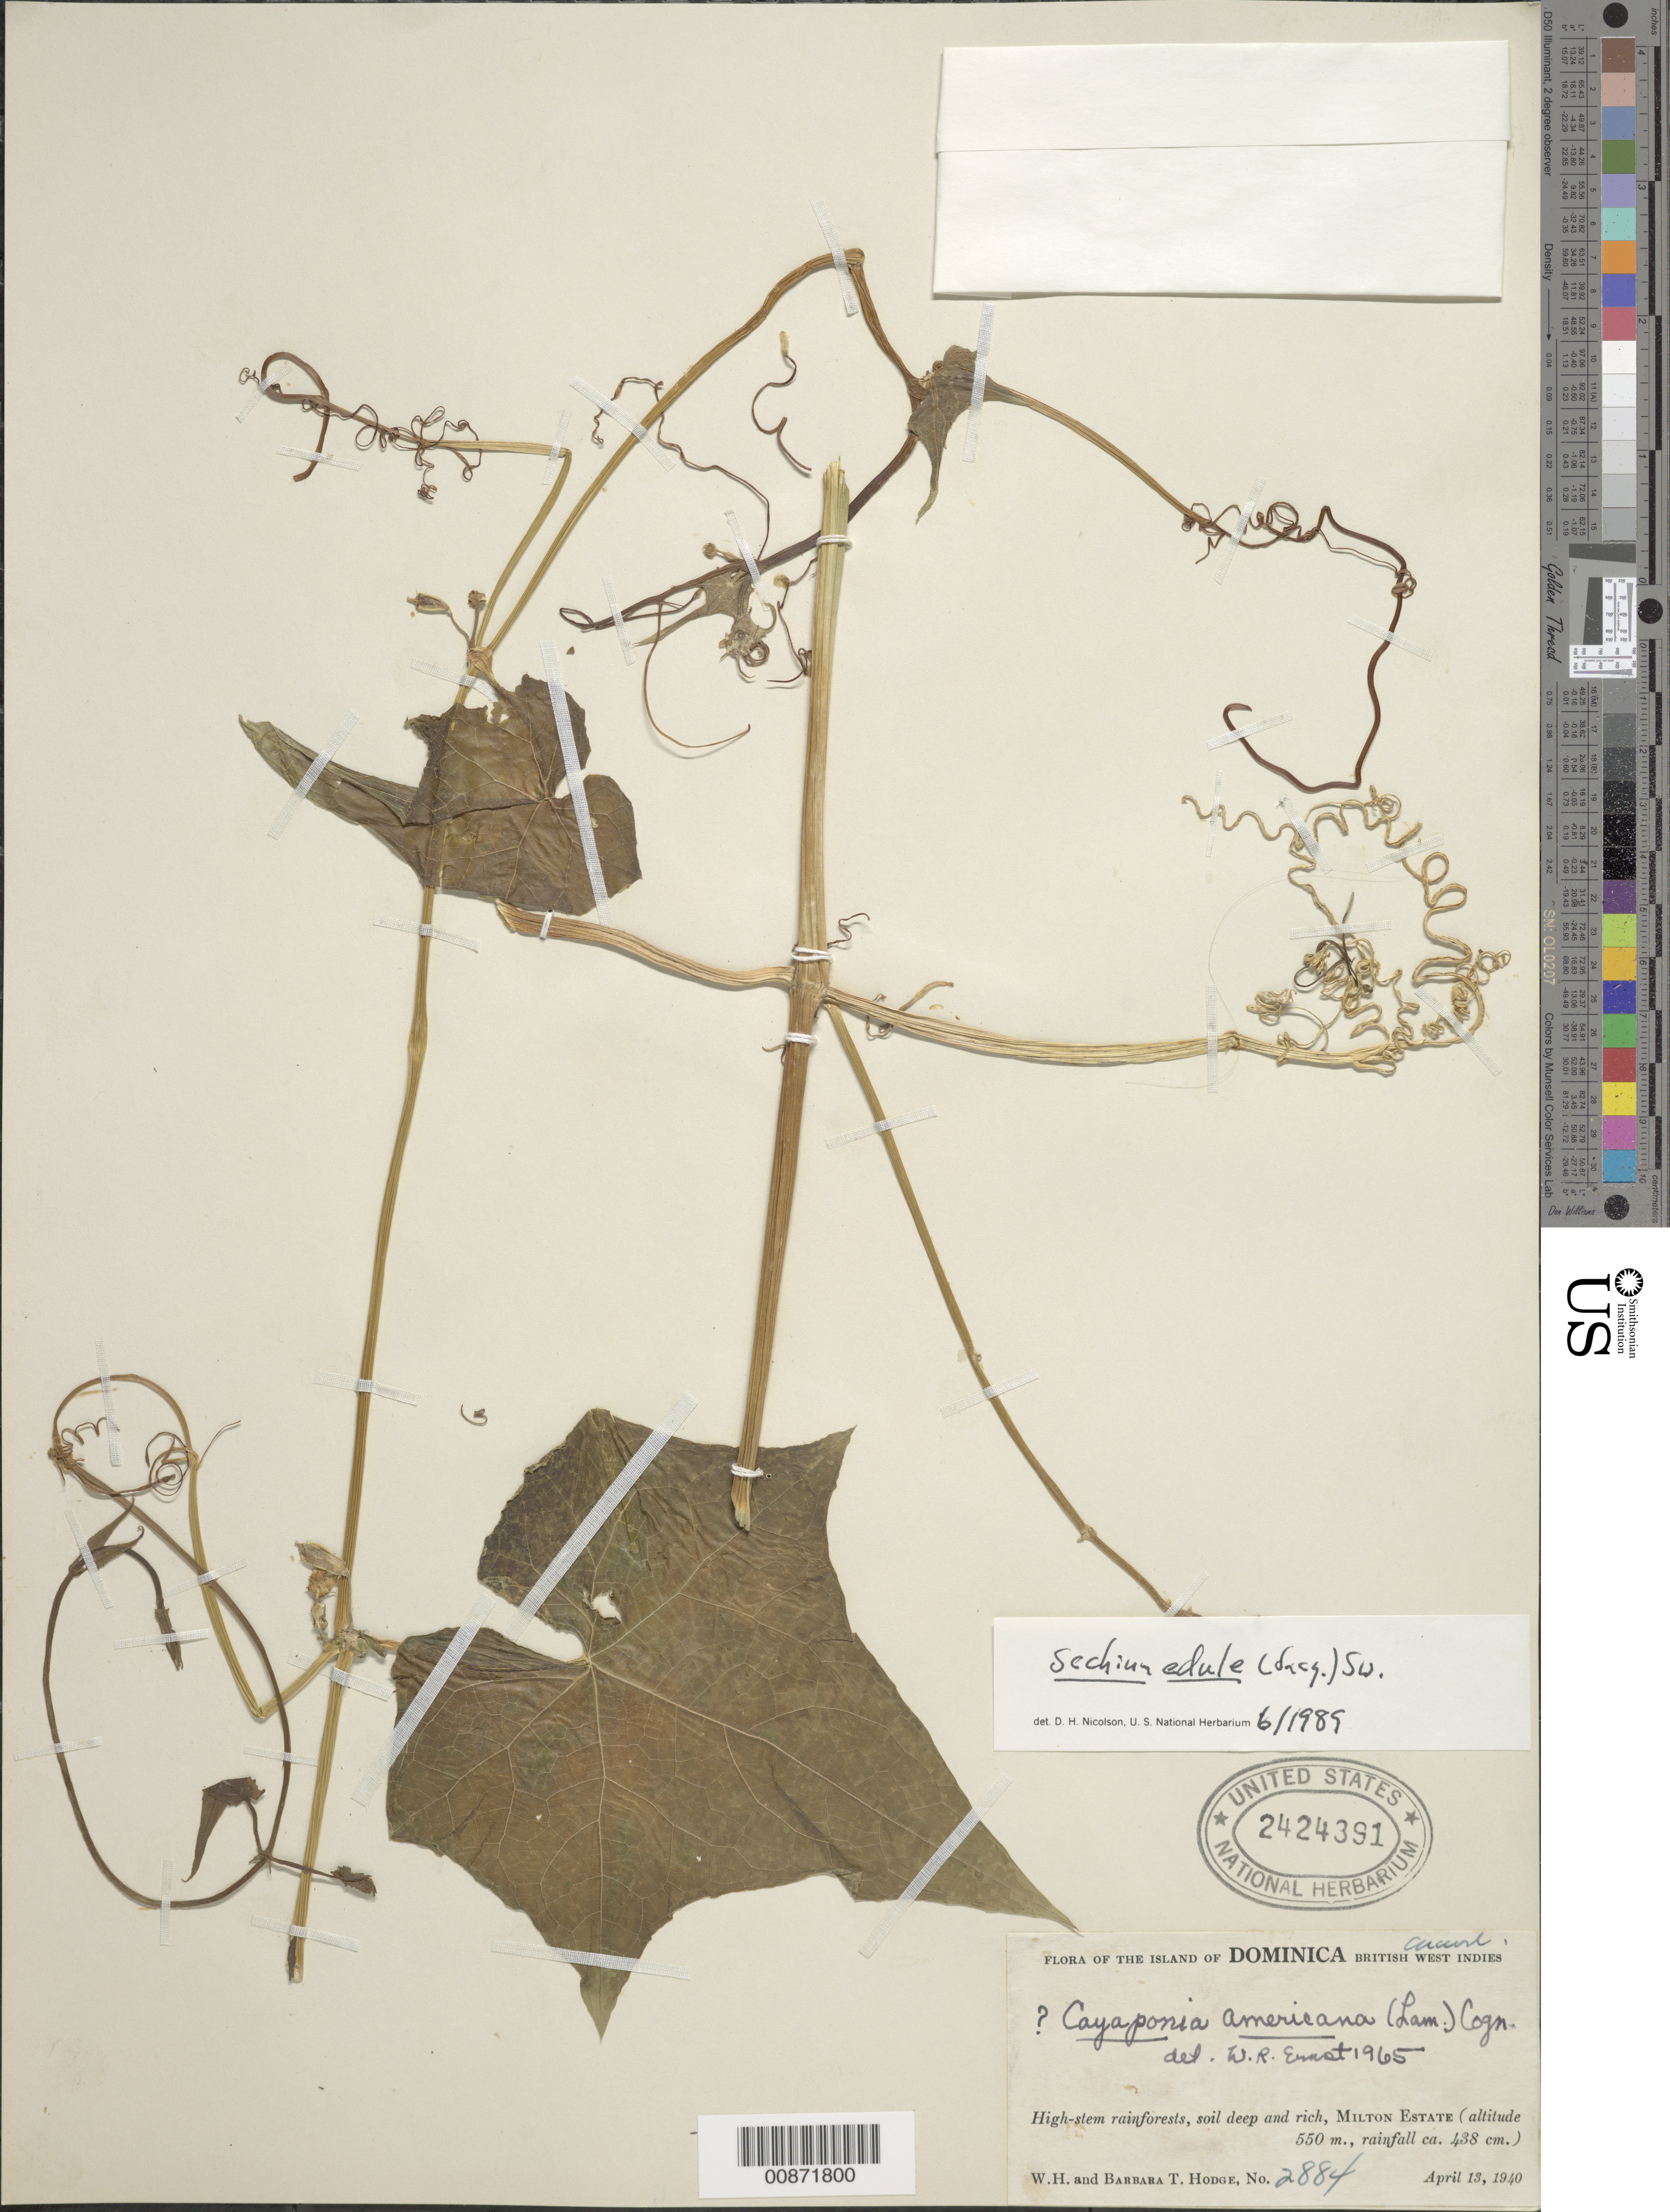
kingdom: Plantae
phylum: Tracheophyta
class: Magnoliopsida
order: Cucurbitales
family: Cucurbitaceae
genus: Sicyos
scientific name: Sicyos edulis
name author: Jacq.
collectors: W. Hodge & B. Hodge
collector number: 2884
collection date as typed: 13 Apr 1940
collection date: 1940-04-13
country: Dominica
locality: Milton Estate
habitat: High-stem rainforests with deep rich soil (rainfall c. 438 cm)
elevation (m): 550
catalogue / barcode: US 2424391